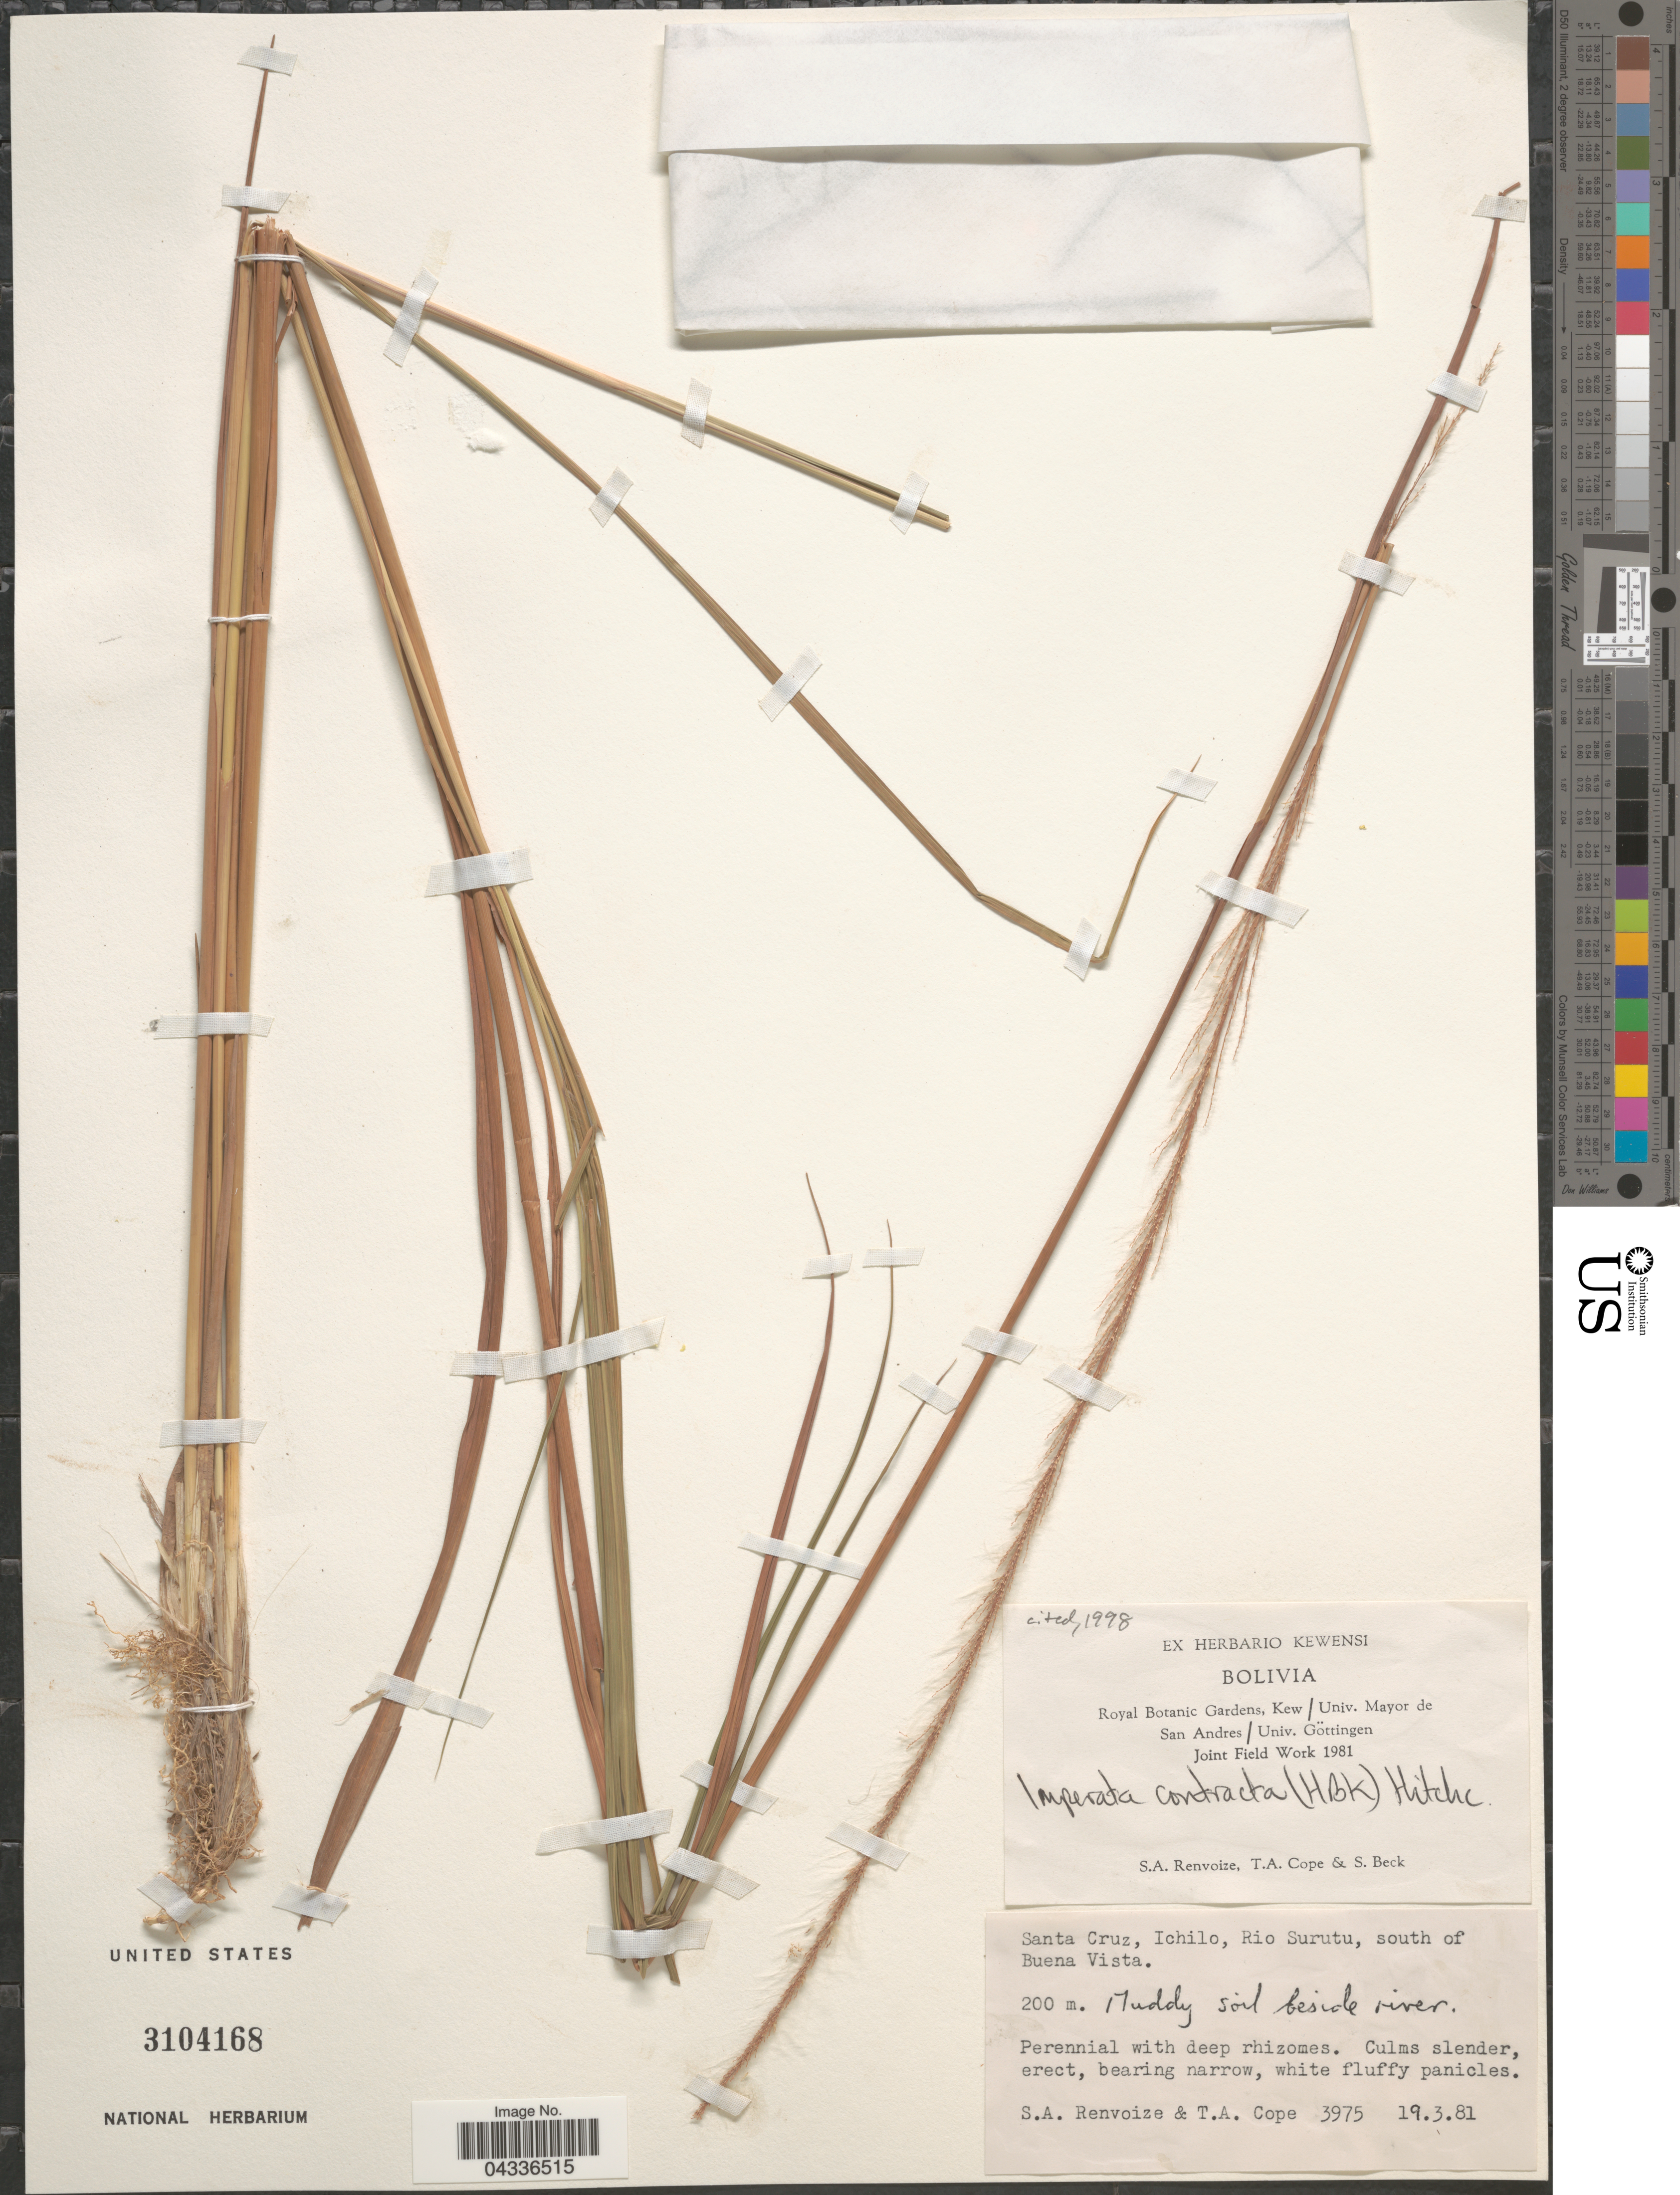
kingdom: Plantae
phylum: Tracheophyta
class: Liliopsida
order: Poales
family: Poaceae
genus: Imperata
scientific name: Imperata contracta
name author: (Kunth) Hitchc.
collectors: S. A. Renvoize, T. A. Cope & S. G. Beck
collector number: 3975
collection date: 1981-03-19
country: Bolivia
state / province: Santa Cruz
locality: Royal Botanic Gardens, Kew/Univ. Mayor de San Andres/Univ. Göttingen Joint Field Work 1981. Ichilo, Rio Surutu, south of Buena Vista.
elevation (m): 200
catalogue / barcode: US 3104168